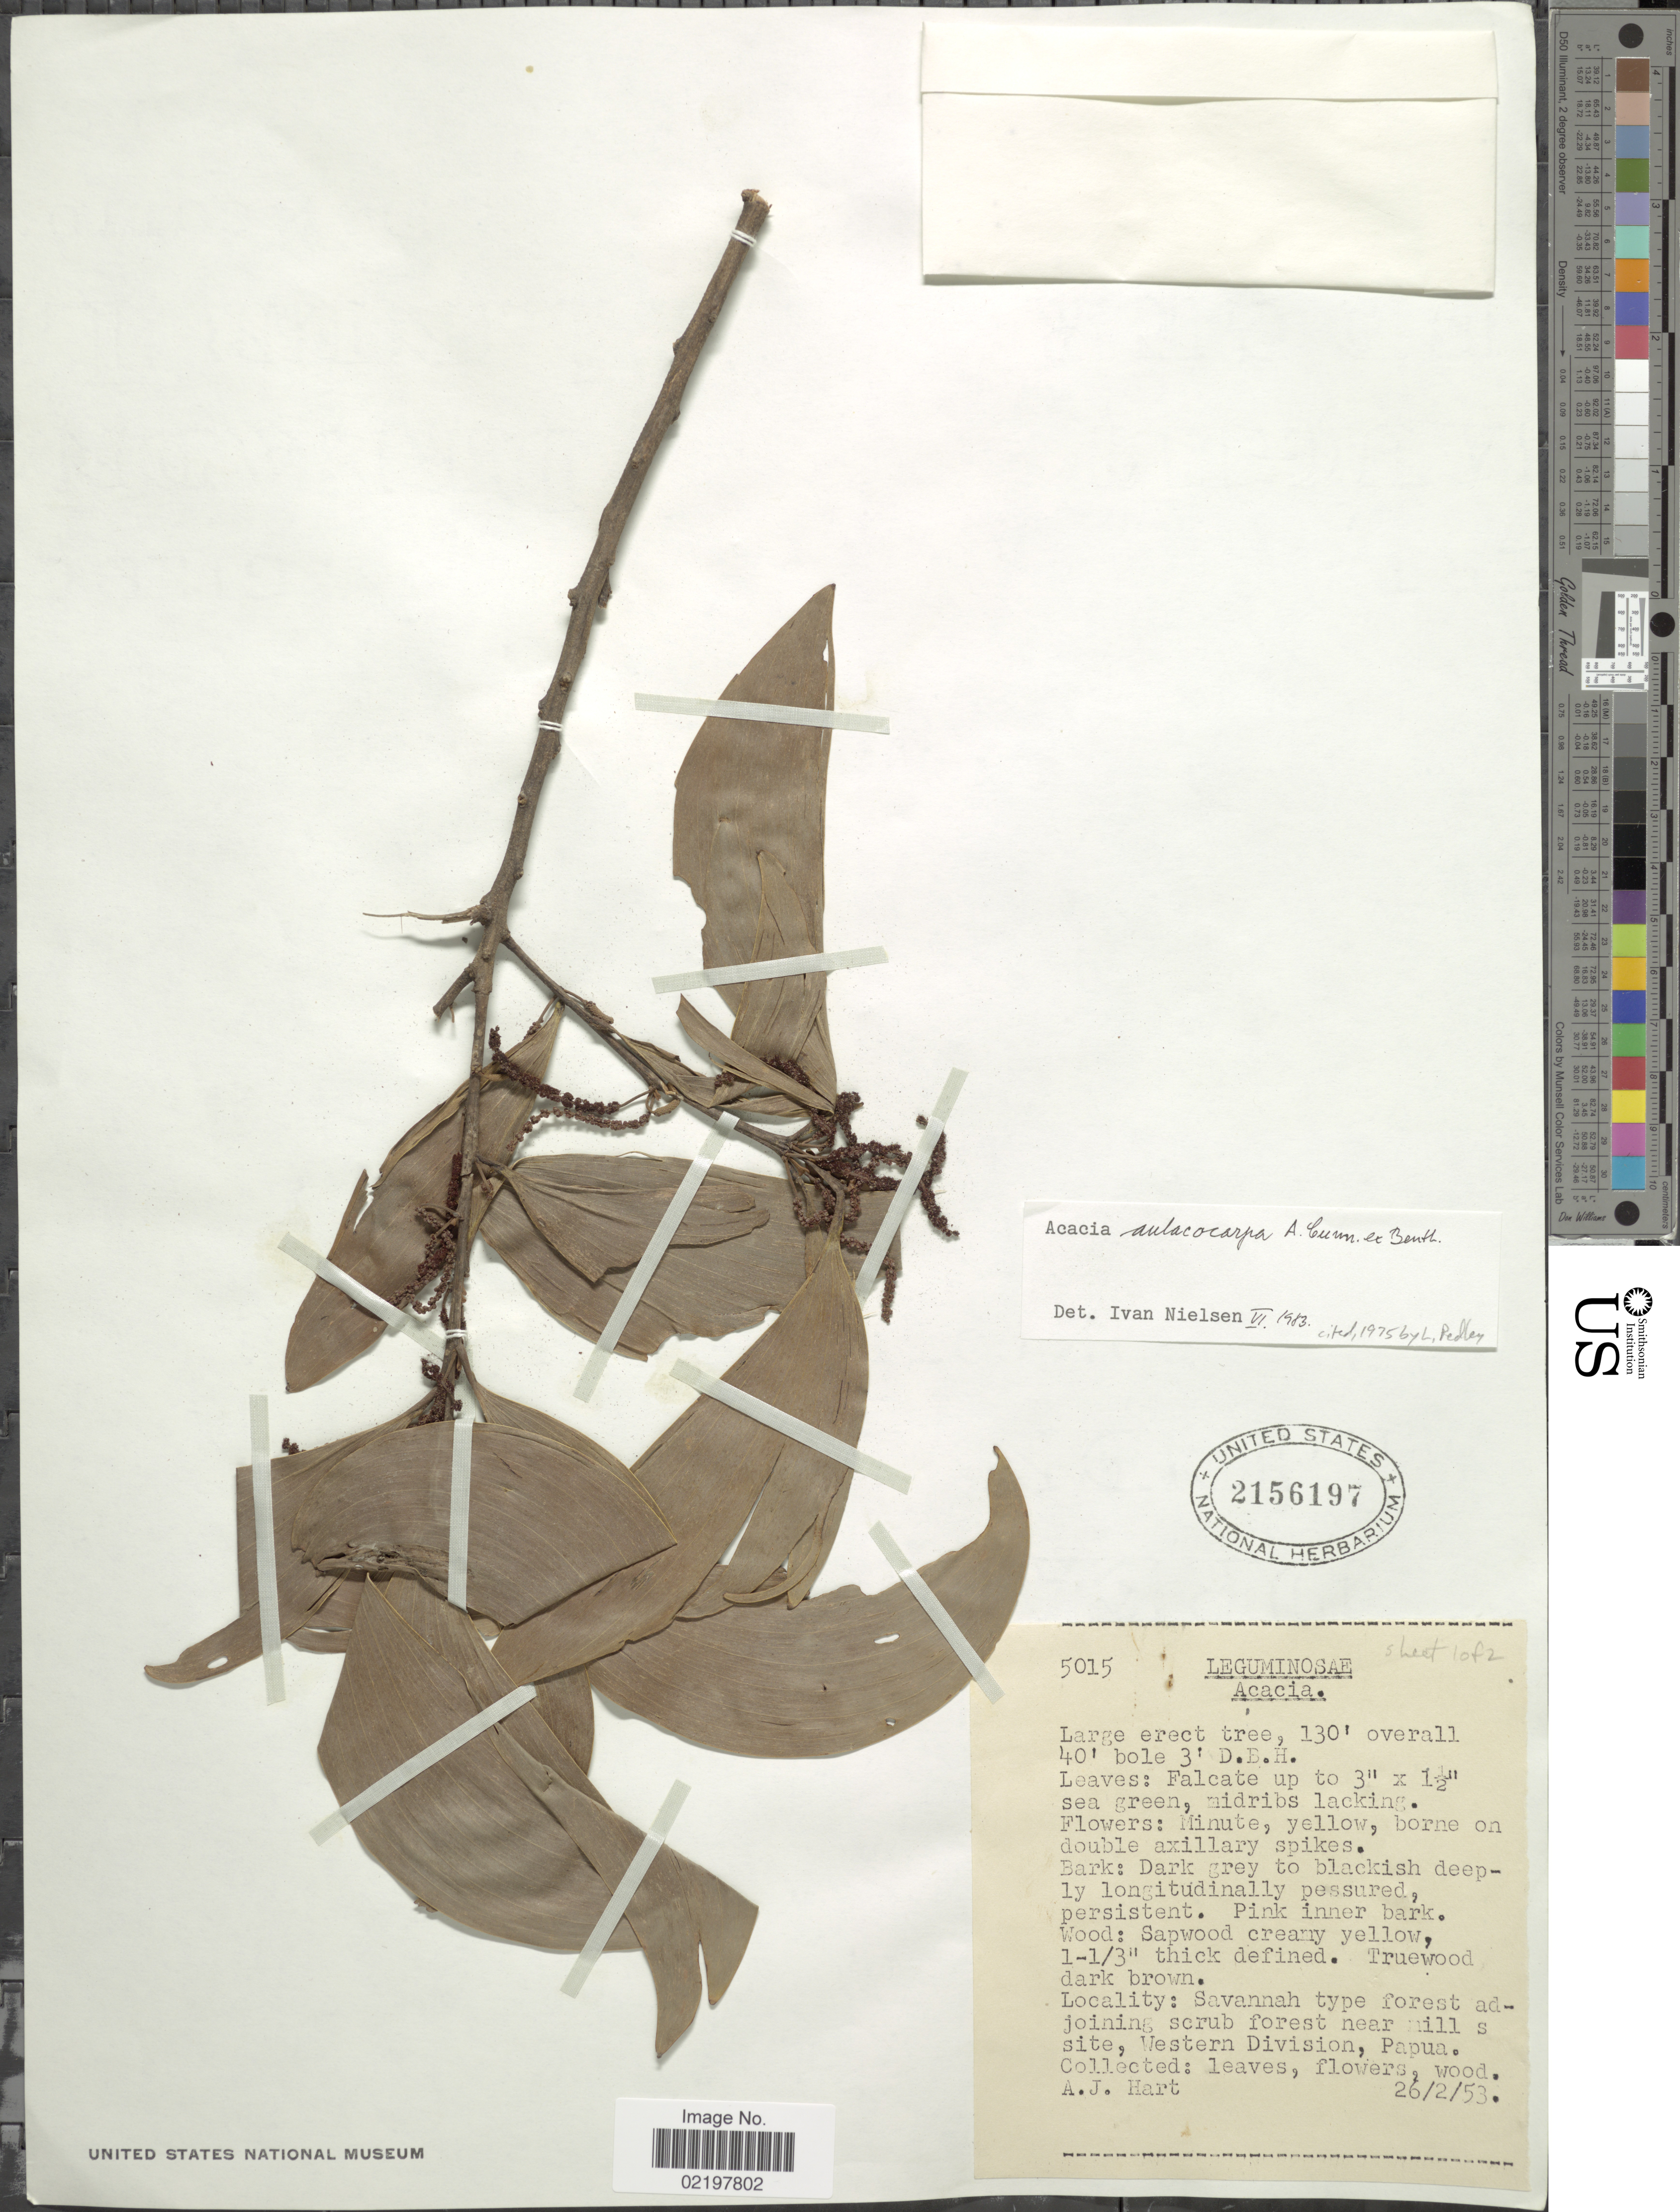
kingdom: Plantae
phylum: Tracheophyta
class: Magnoliopsida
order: Fabales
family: Fabaceae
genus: Acacia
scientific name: Acacia aulacocarpa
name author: A. Cunn. ex Benth.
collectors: A. Hart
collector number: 5015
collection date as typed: Transcribed d/m/y: 26/2/53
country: Papua New Guinea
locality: Savannah type forest adjoining scrub forest near mill s site, Western Division, Papua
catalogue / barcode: US 2156197